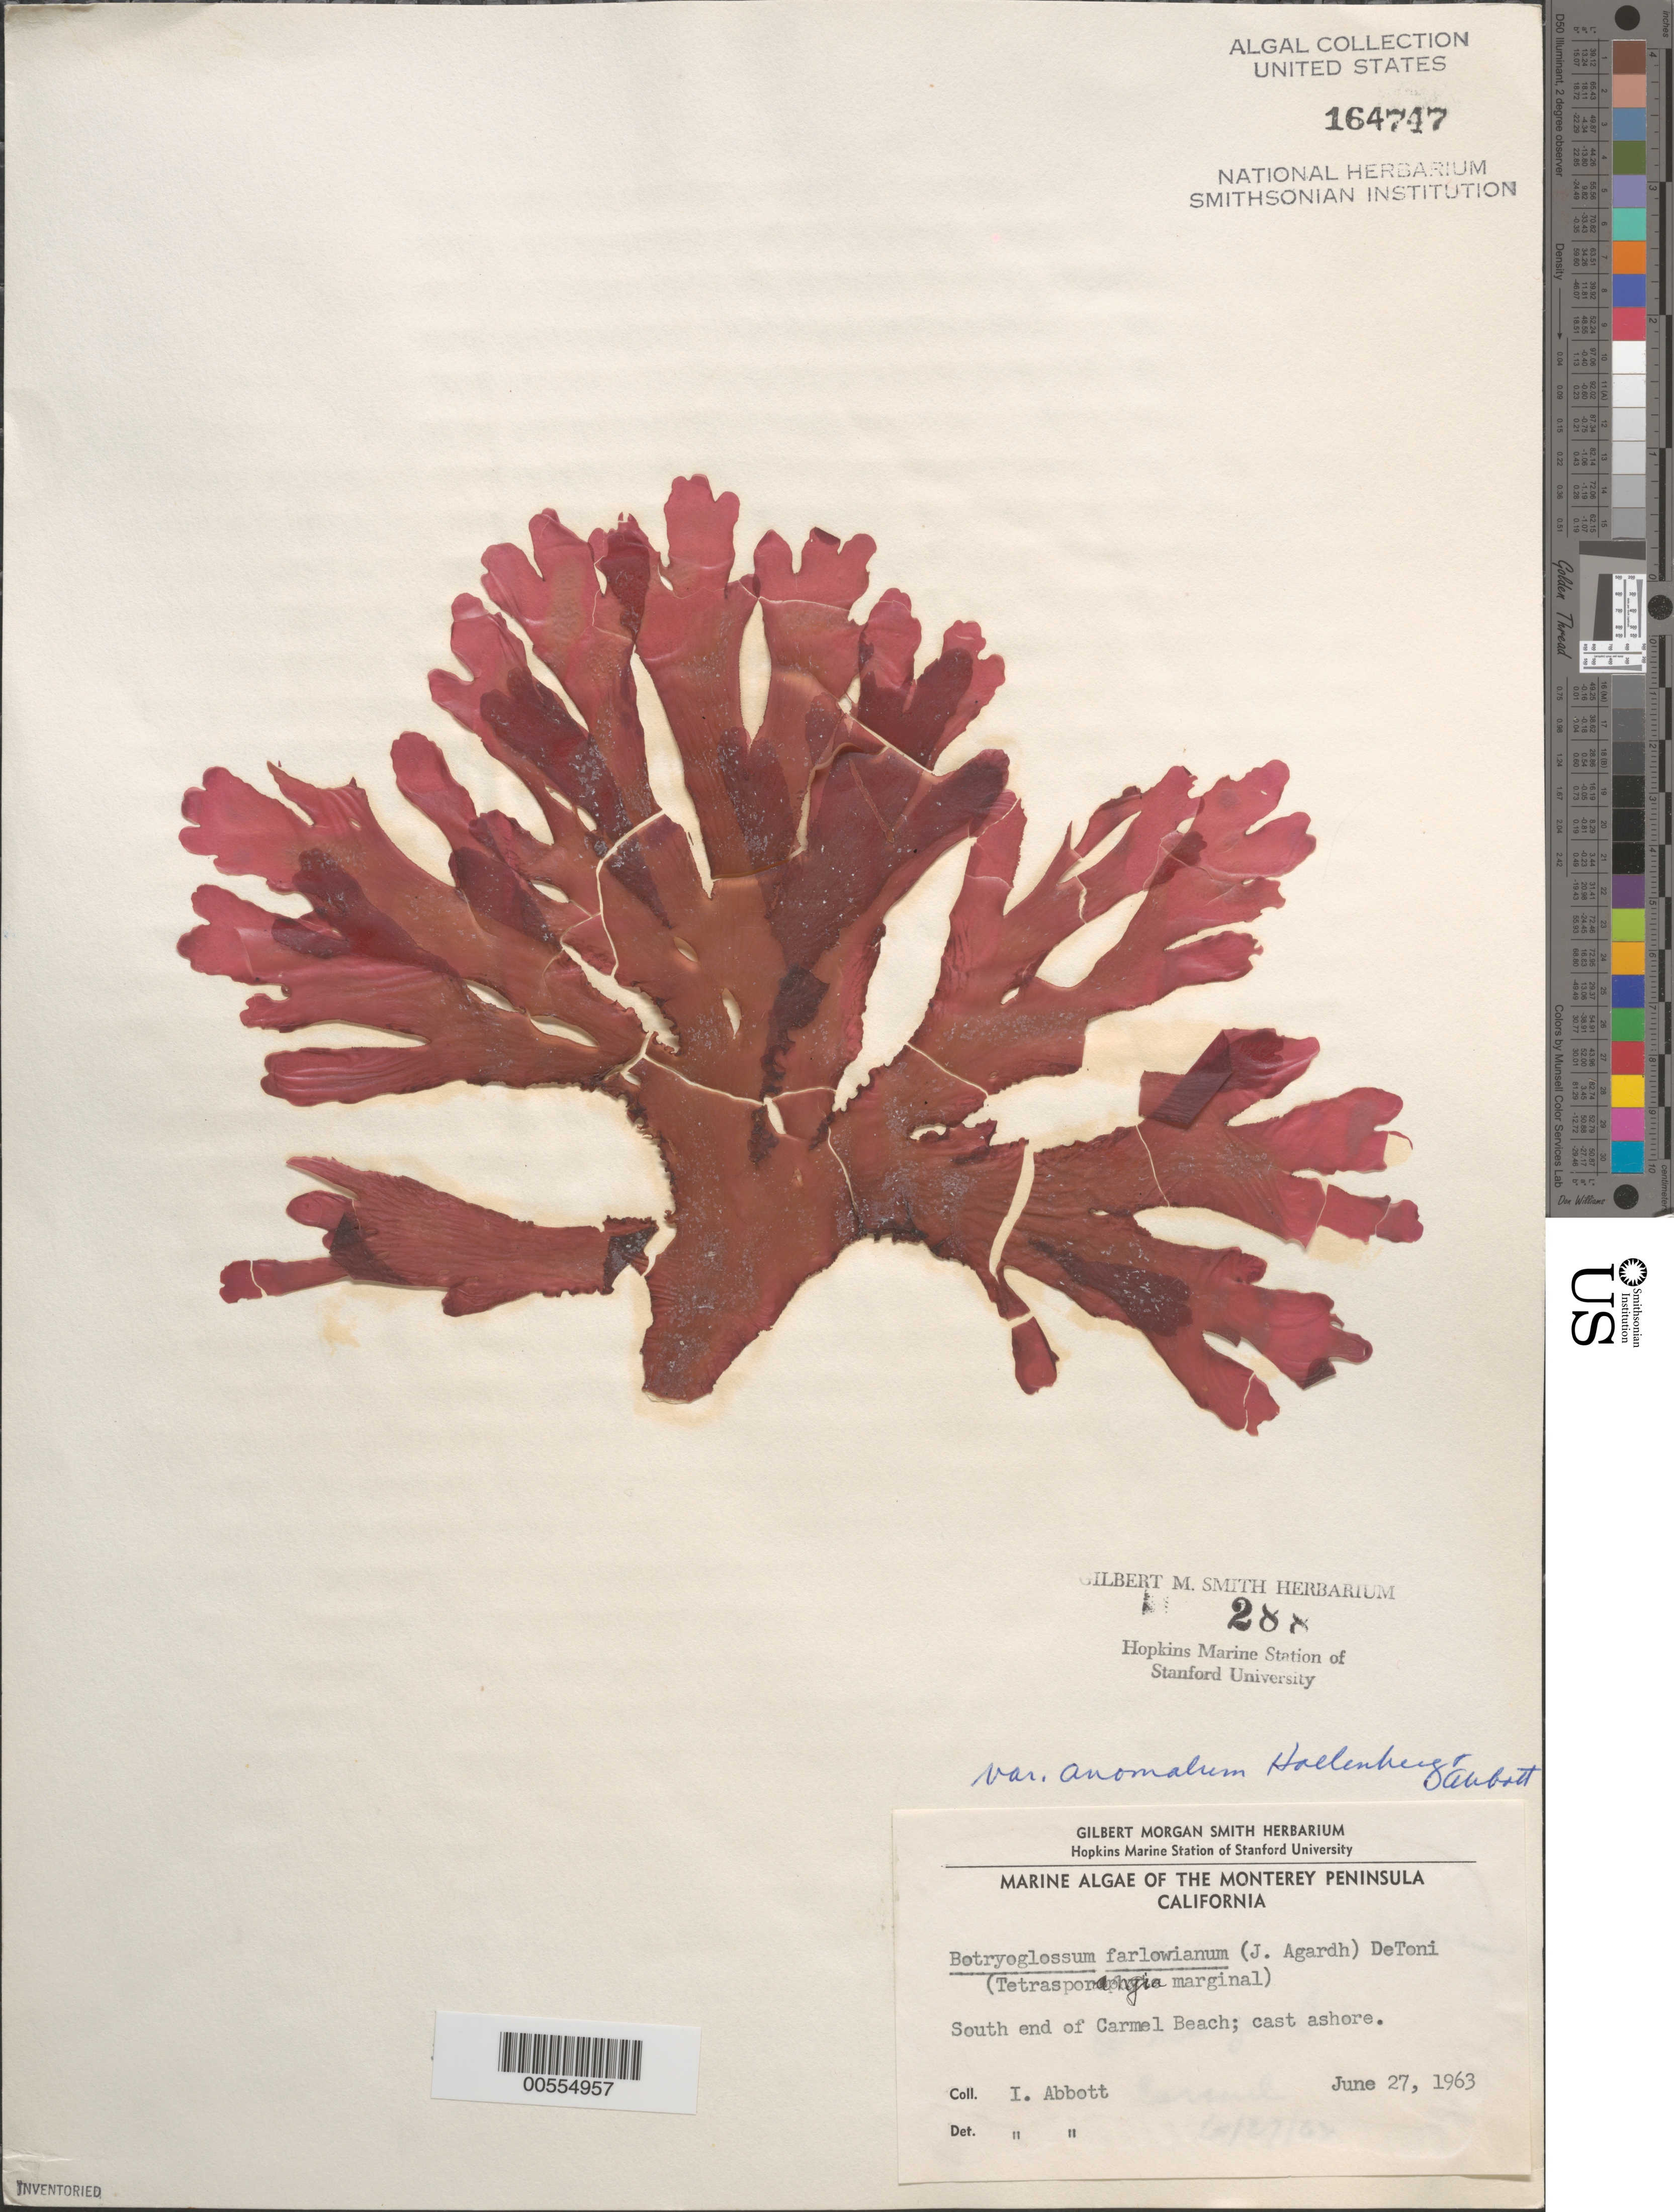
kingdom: Plantae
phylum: Rhodophyta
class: Florideophyceae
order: Ceramiales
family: Delesseriaceae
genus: Botryoglossum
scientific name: Botryoglossum farlowianum var. anomalum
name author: Hollenb. & I.A. Abbott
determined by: Abbott, Isabella A.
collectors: I. A. Abbott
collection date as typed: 27 Jun 1963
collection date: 1963-06-27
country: United States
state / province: California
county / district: Monterey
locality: Carmel Beach, south end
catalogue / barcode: US 164747